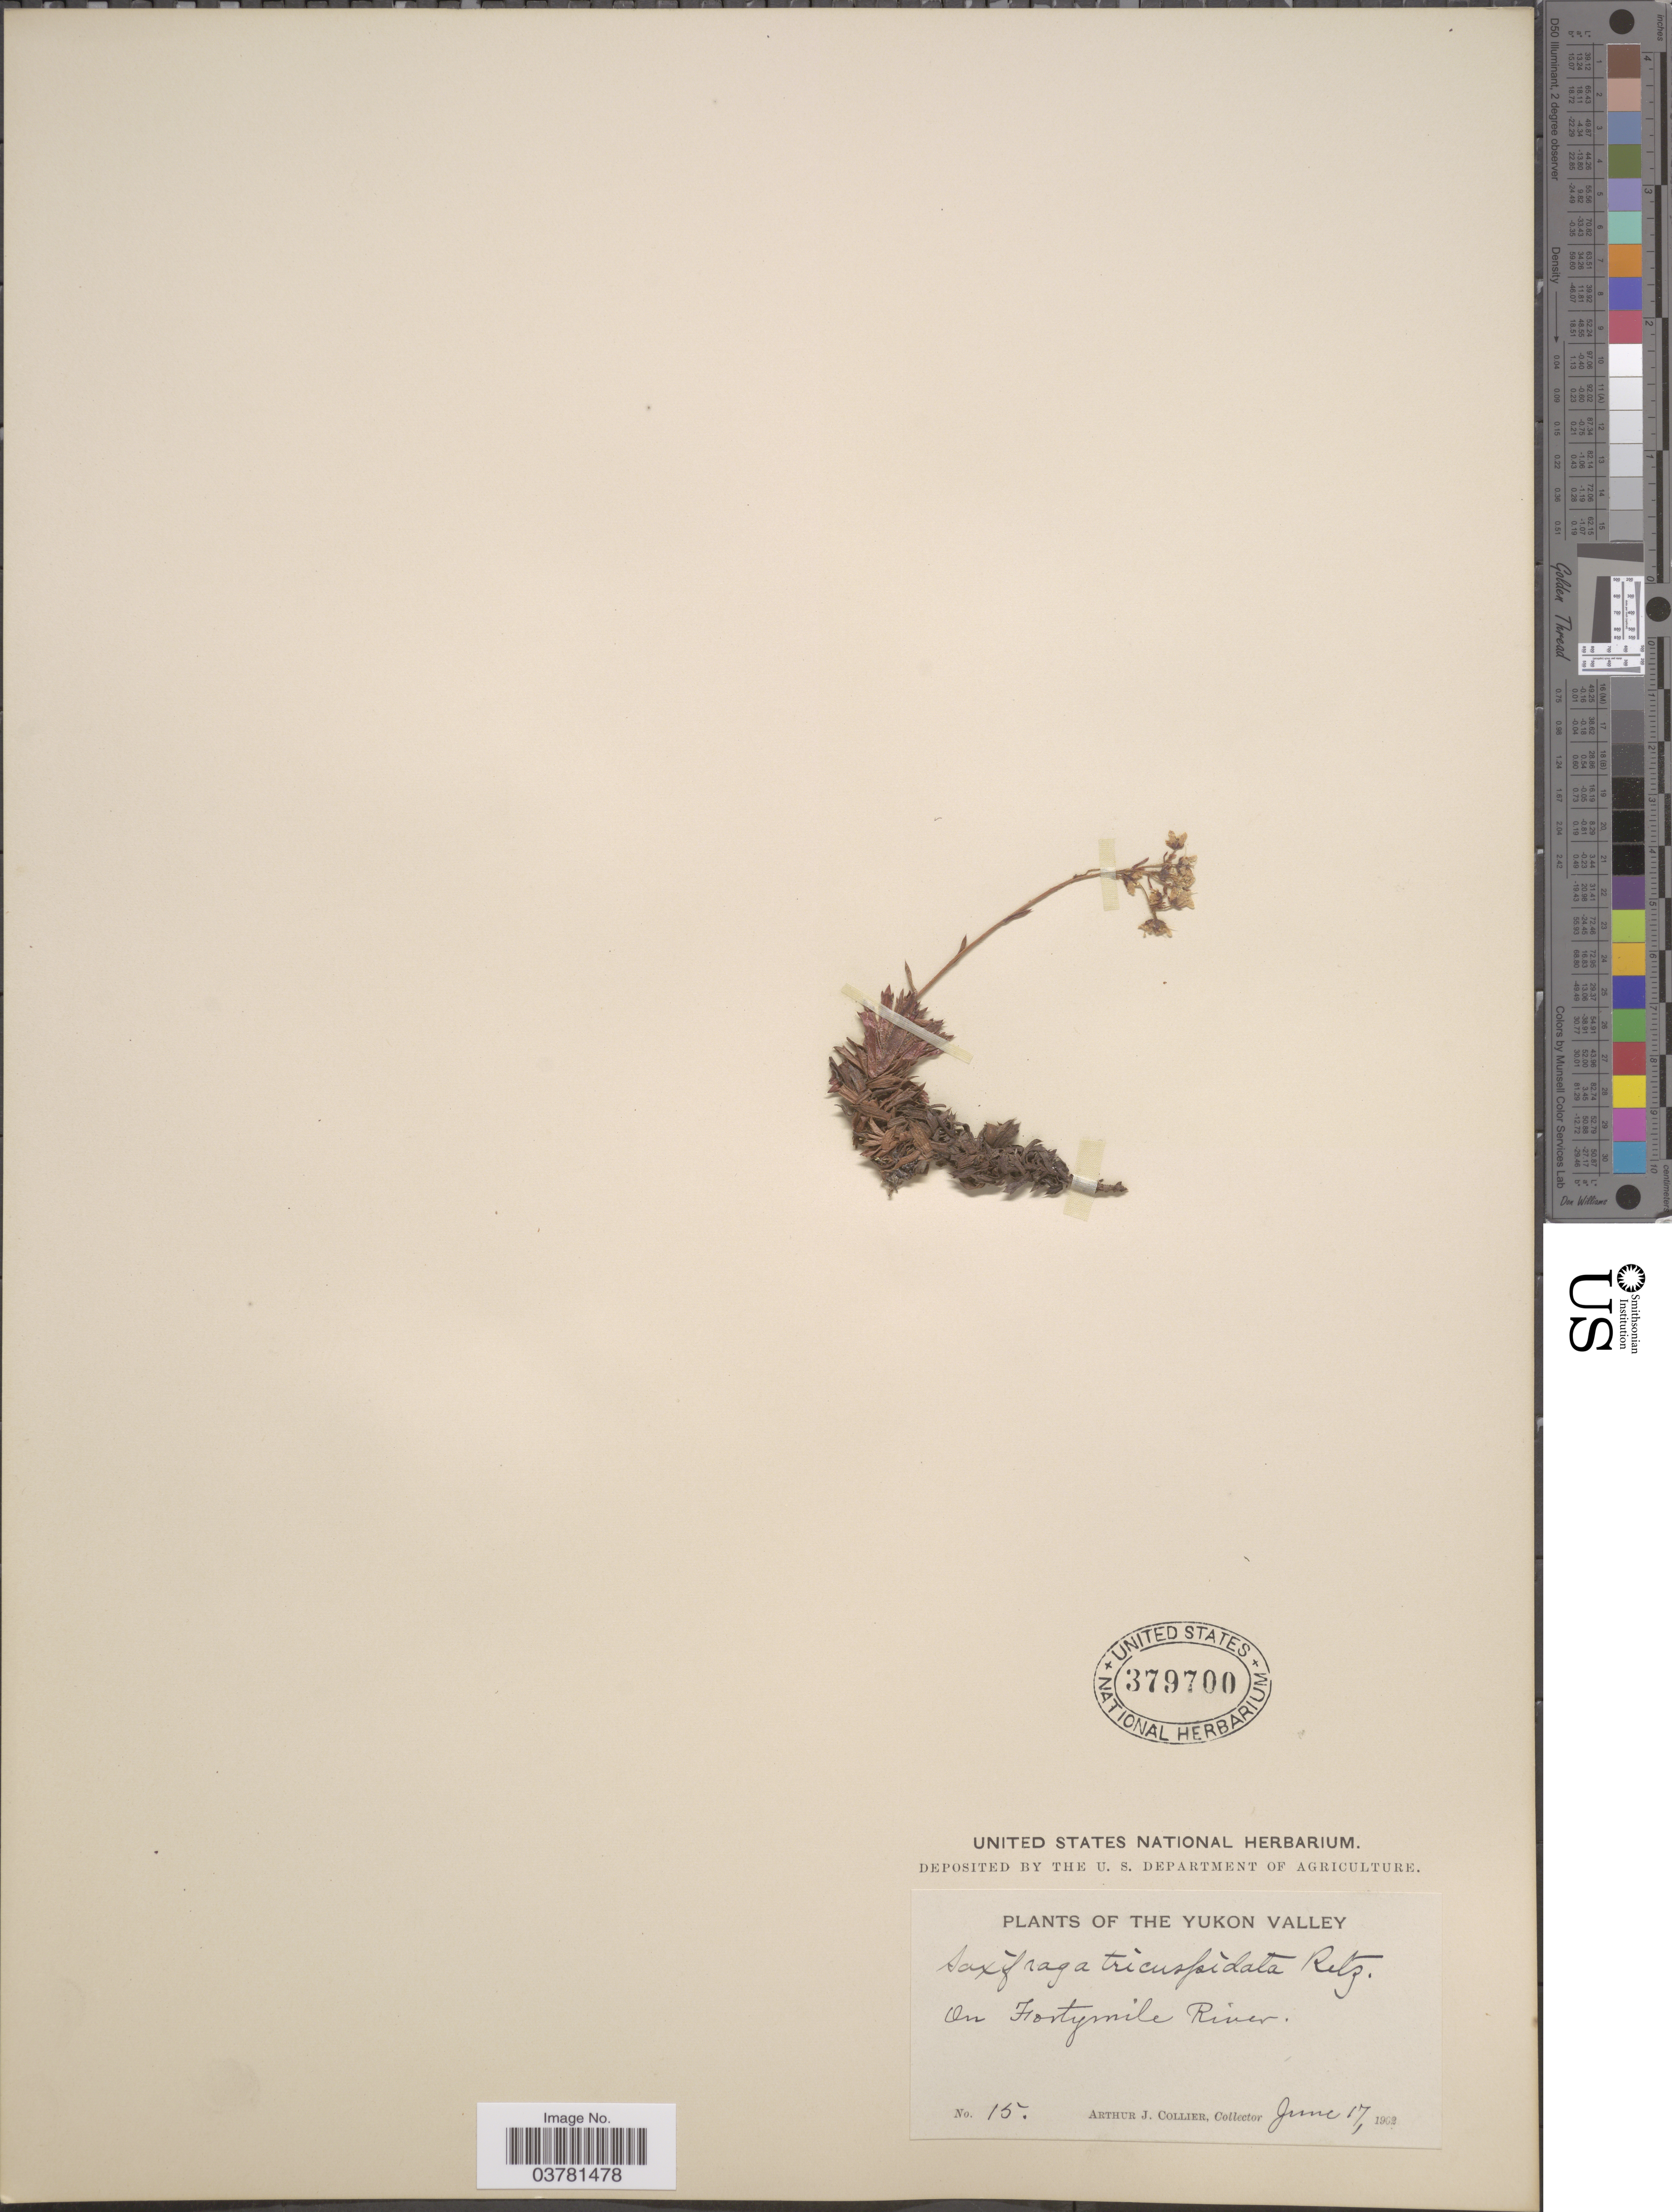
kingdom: Plantae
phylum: Tracheophyta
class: Magnoliopsida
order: Saxifragales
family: Saxifragaceae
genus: Saxifraga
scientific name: Saxifraga tricuspidata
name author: Rottb.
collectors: A. Collier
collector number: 15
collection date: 1962-06-17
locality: The Yukon Valley. On Fortymile River.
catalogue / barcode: US 379700